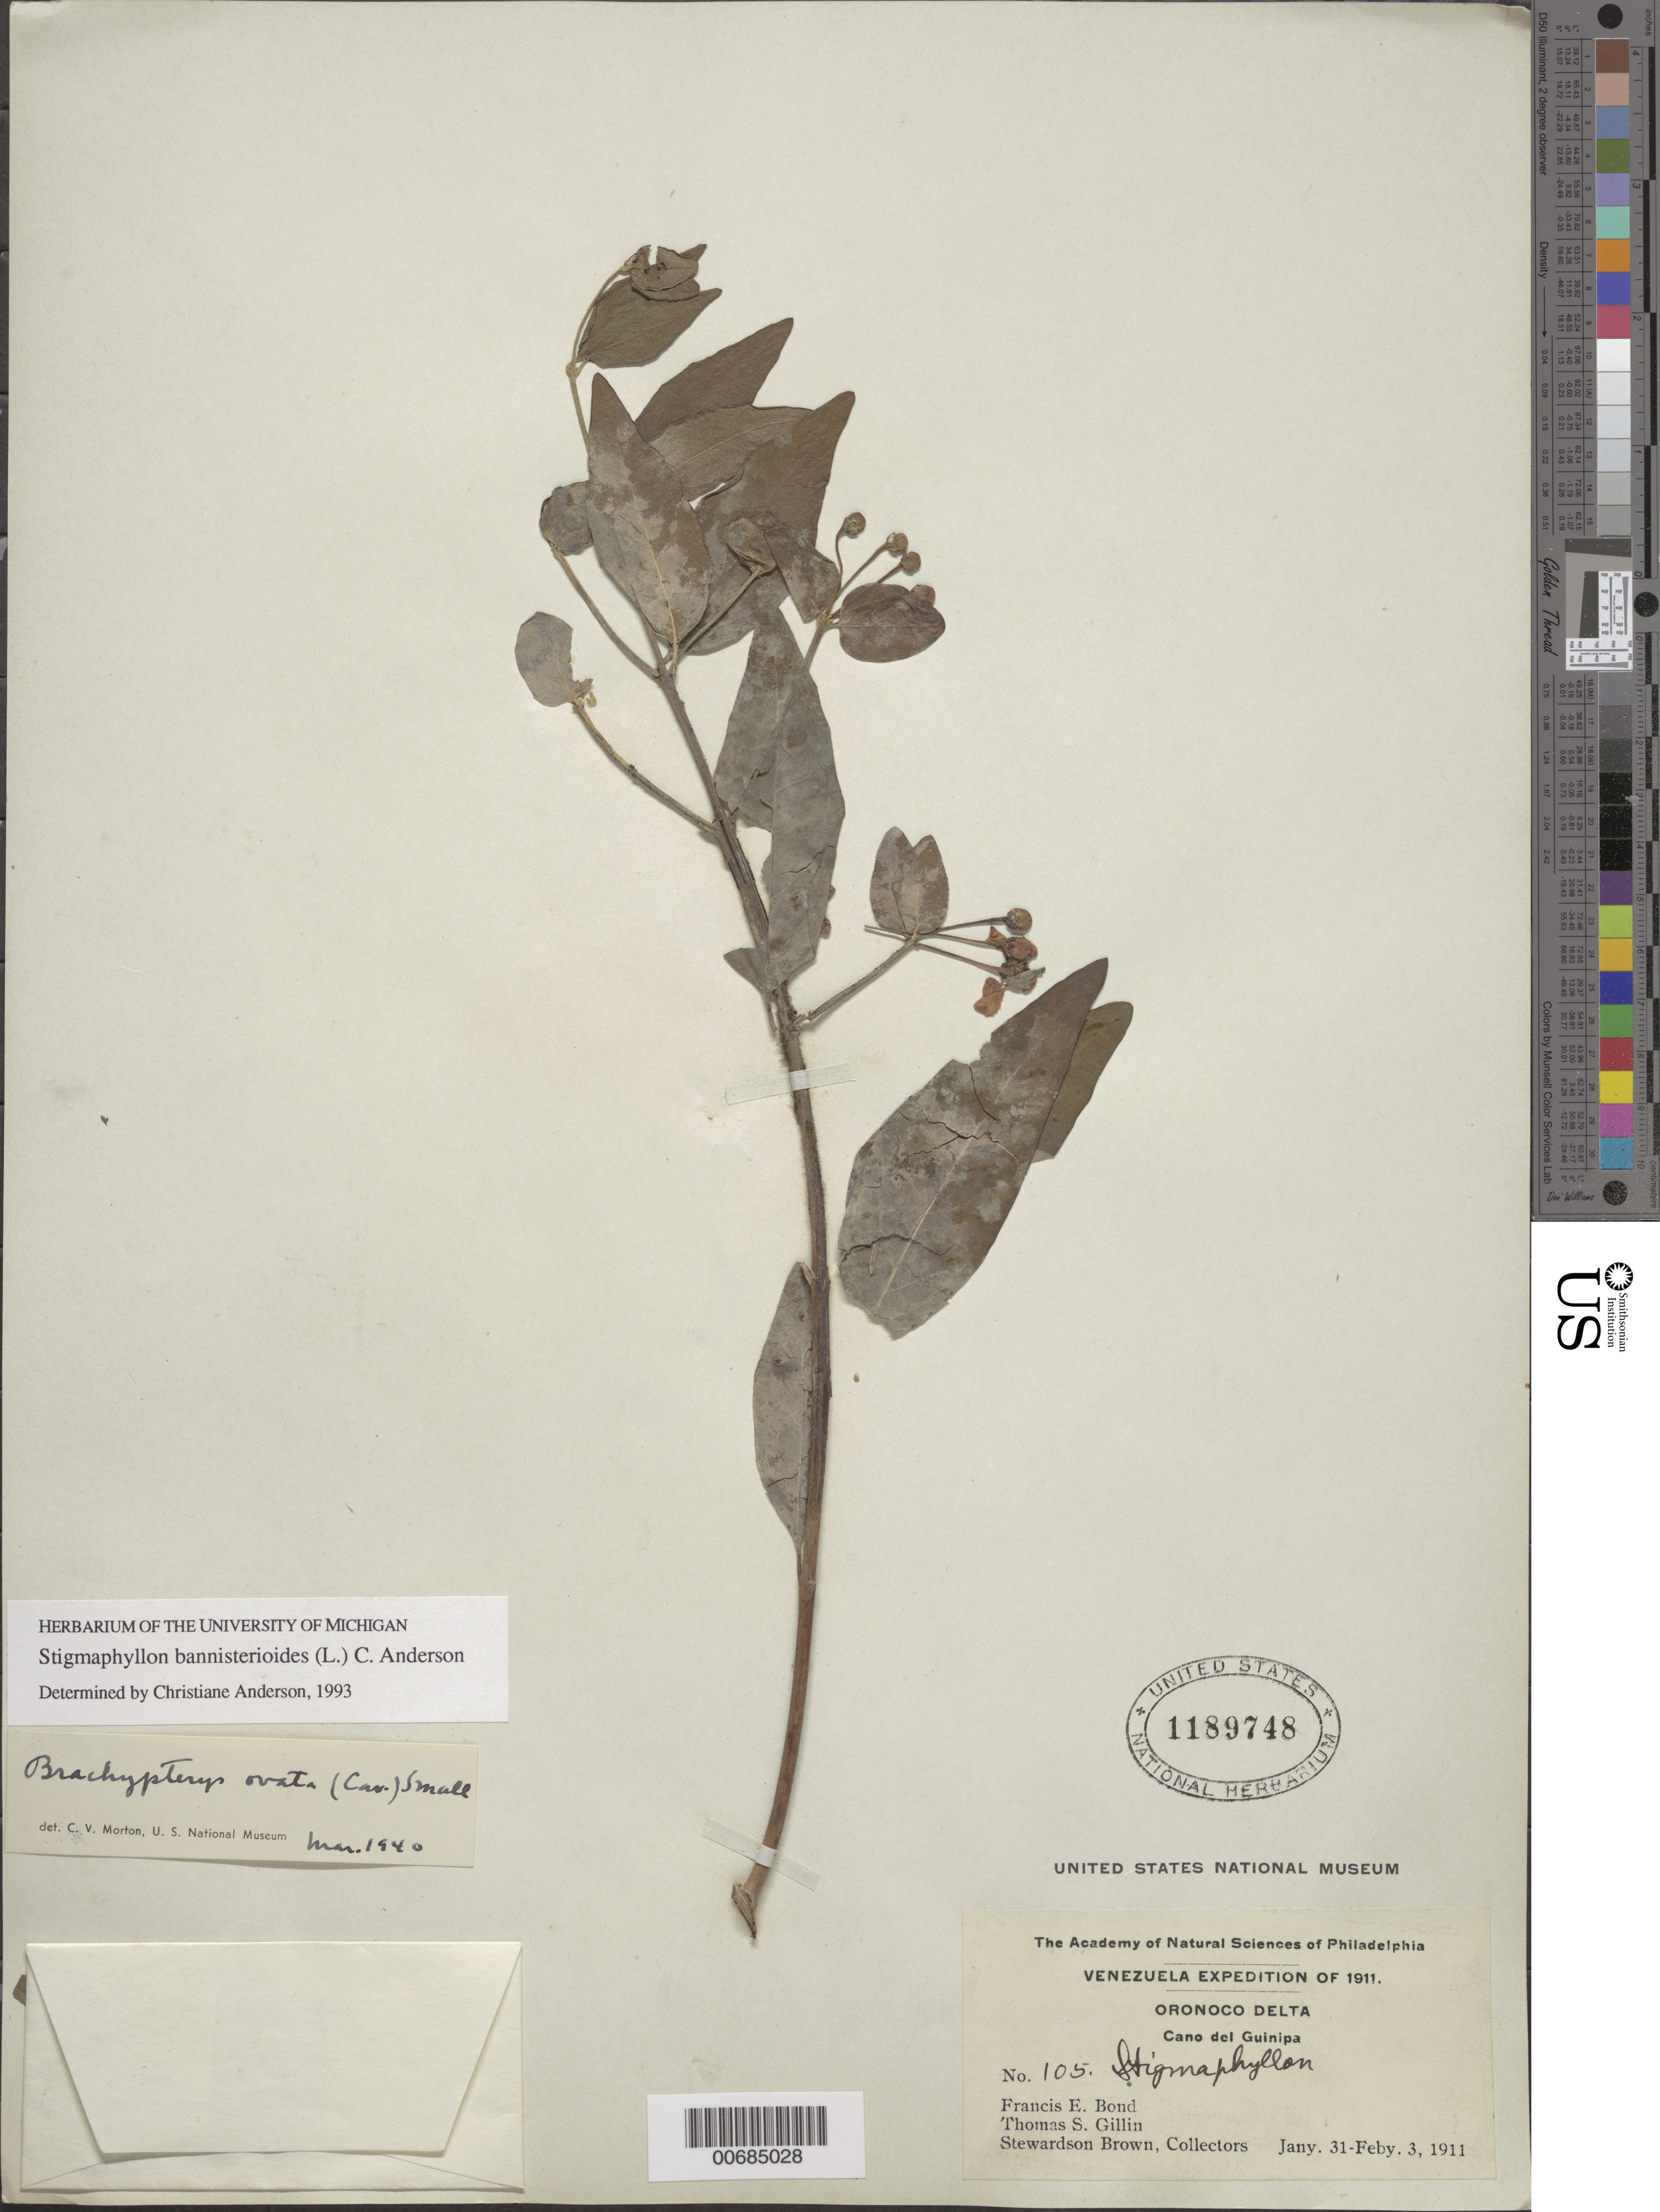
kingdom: Plantae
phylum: Tracheophyta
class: Magnoliopsida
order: Malpighiales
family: Malpighiaceae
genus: Stigmaphyllon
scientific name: Stigmaphyllon bannisterioides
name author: (L.) C.E. Anderson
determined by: Anderson, C.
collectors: F. Bond, T. Gillin & S. Brown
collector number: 105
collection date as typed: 31 January -3 February 1911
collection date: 1911-01-31/1911-02-03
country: Venezuela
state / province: Monagas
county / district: Maturin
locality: Oronoco Delta along Rio Guanipa, including Indian and Creole villages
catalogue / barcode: US 1189748